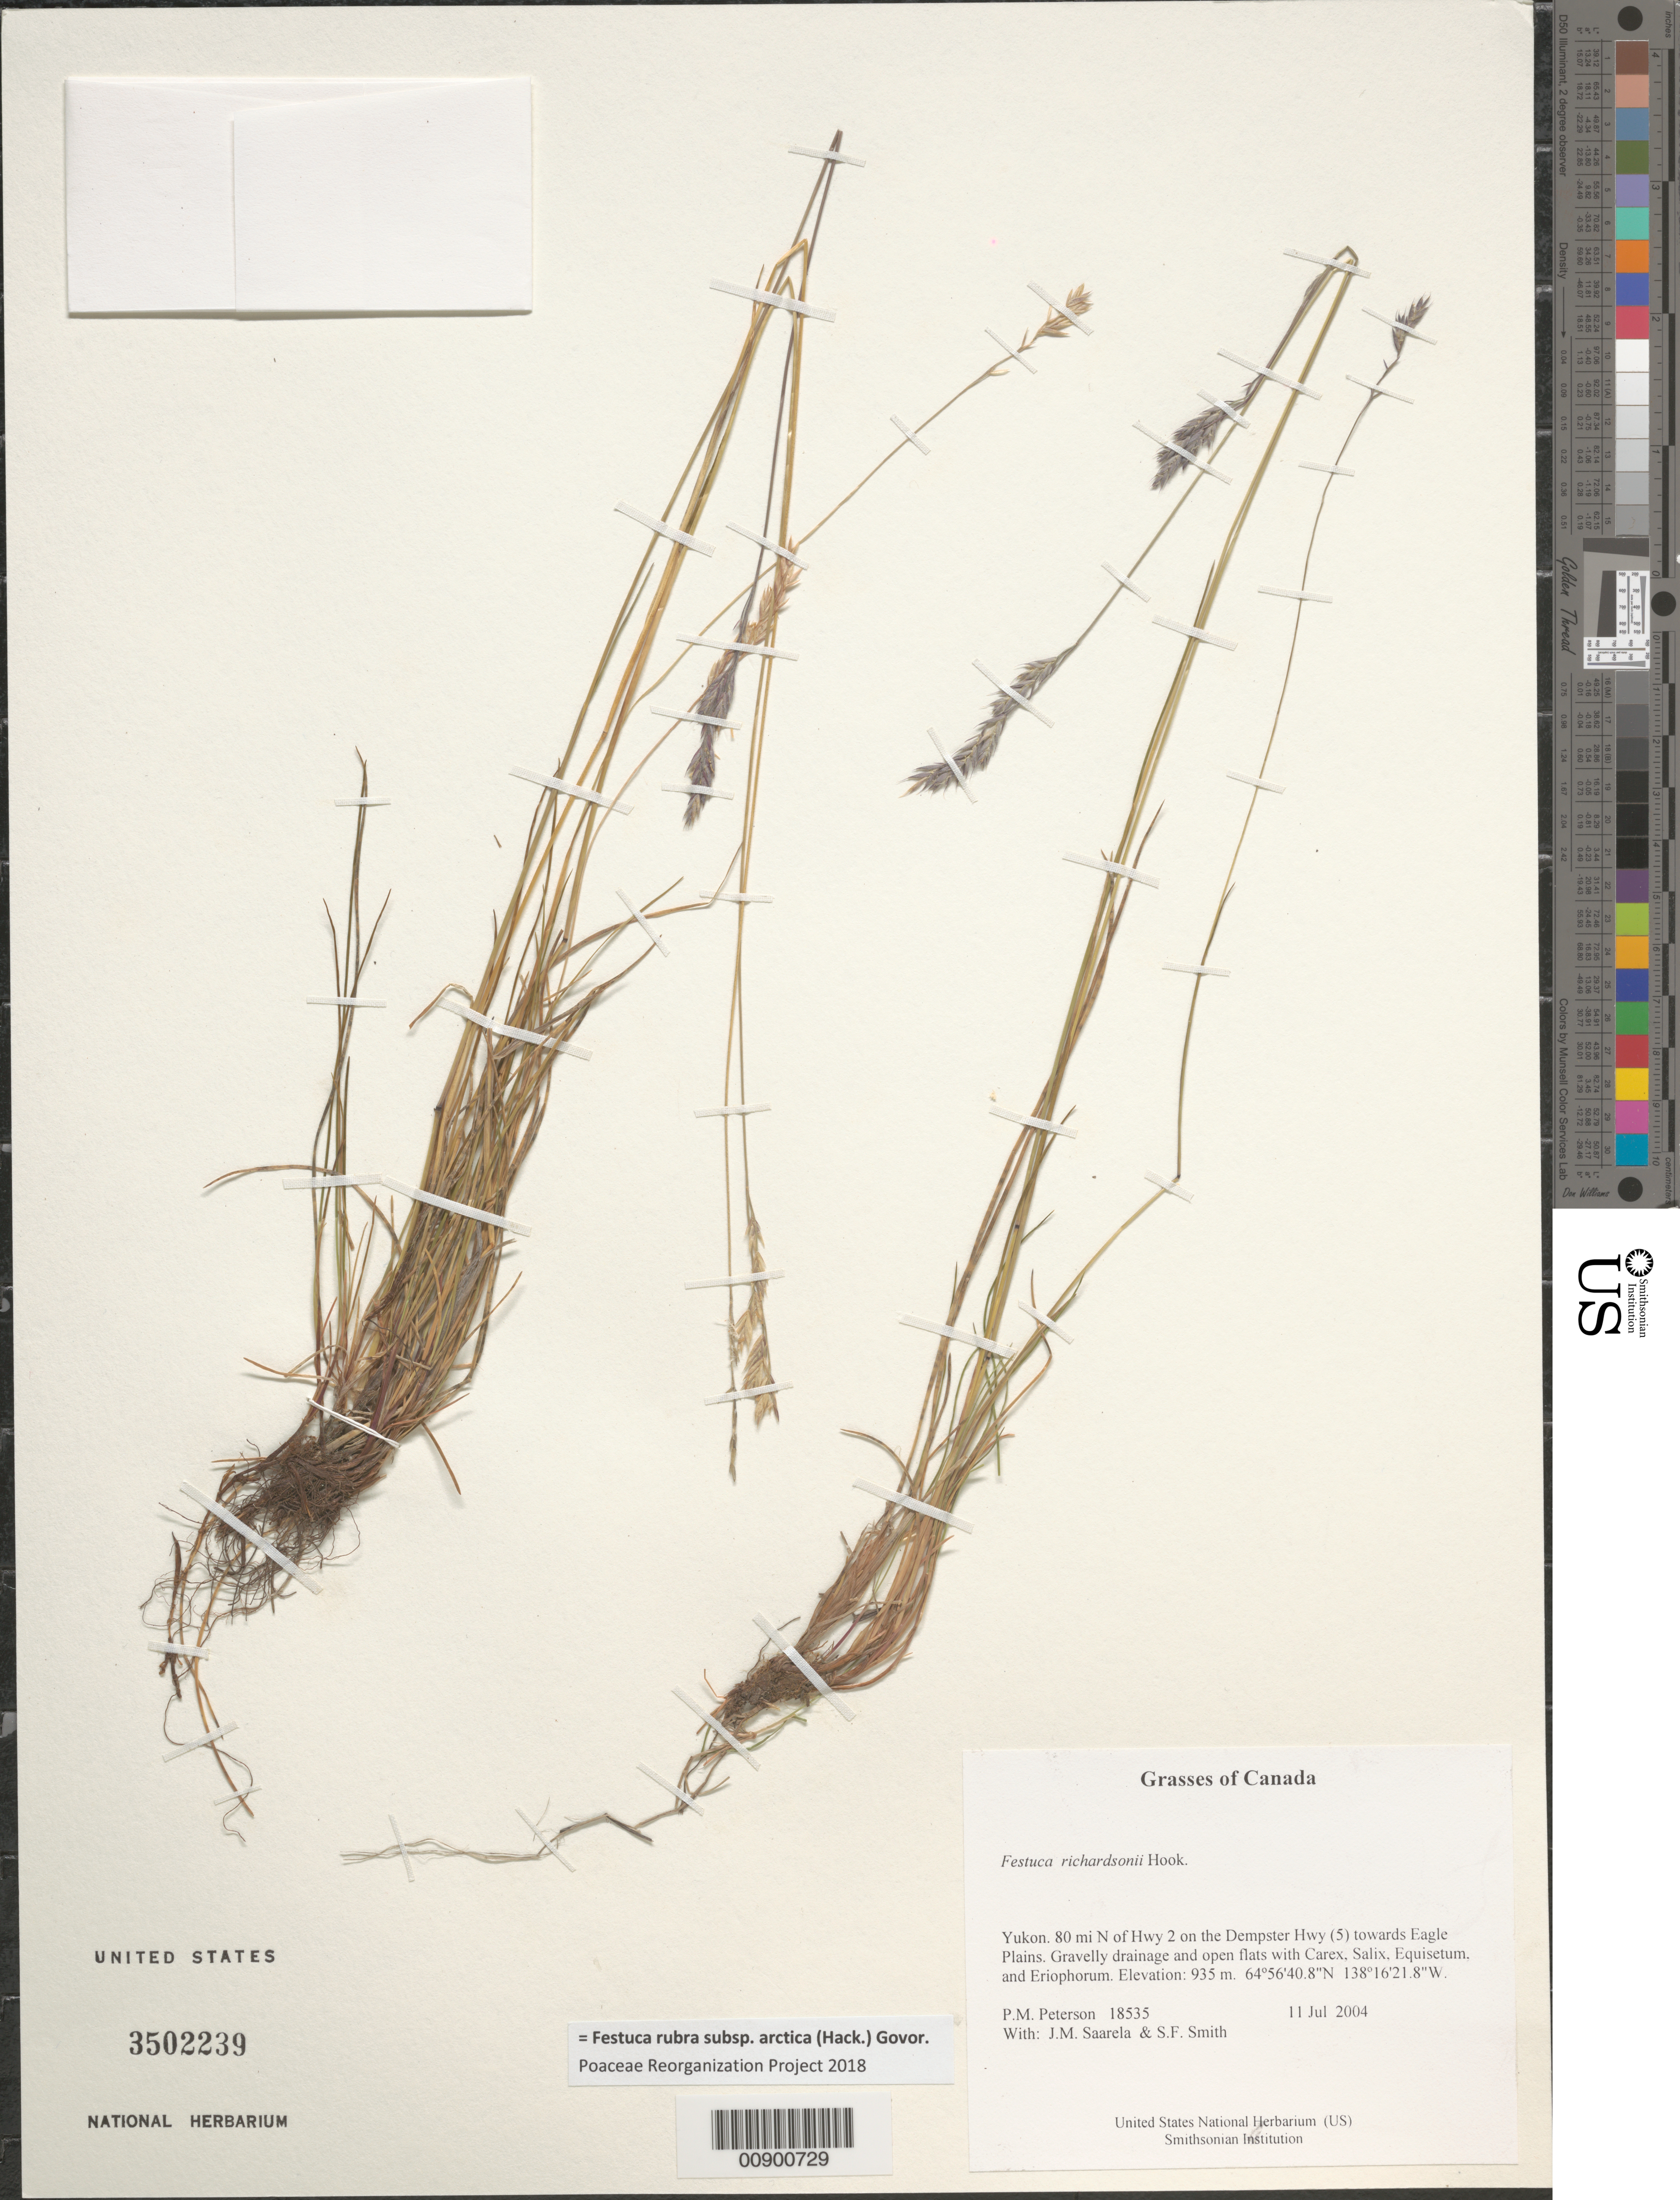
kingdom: Plantae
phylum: Tracheophyta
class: Liliopsida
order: Poales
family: Poaceae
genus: Festuca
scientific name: Festuca rubra subsp. arctica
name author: (Hack.) Govor.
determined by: Poaceae Reorganization Project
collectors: P. M. Peterson, J. Saarela & S.F. Smith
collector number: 18535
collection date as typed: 11 Jul 2004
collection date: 2004-07-11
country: Canada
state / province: Yukon Territory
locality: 80 mi N of Hwy 2 on the Dempster Hwy (5) towards Eagle Plains. Gravelly drainage and open flats with Carex, Salix, Equisetum, and Eriophorum.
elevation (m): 935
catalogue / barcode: US 3502239